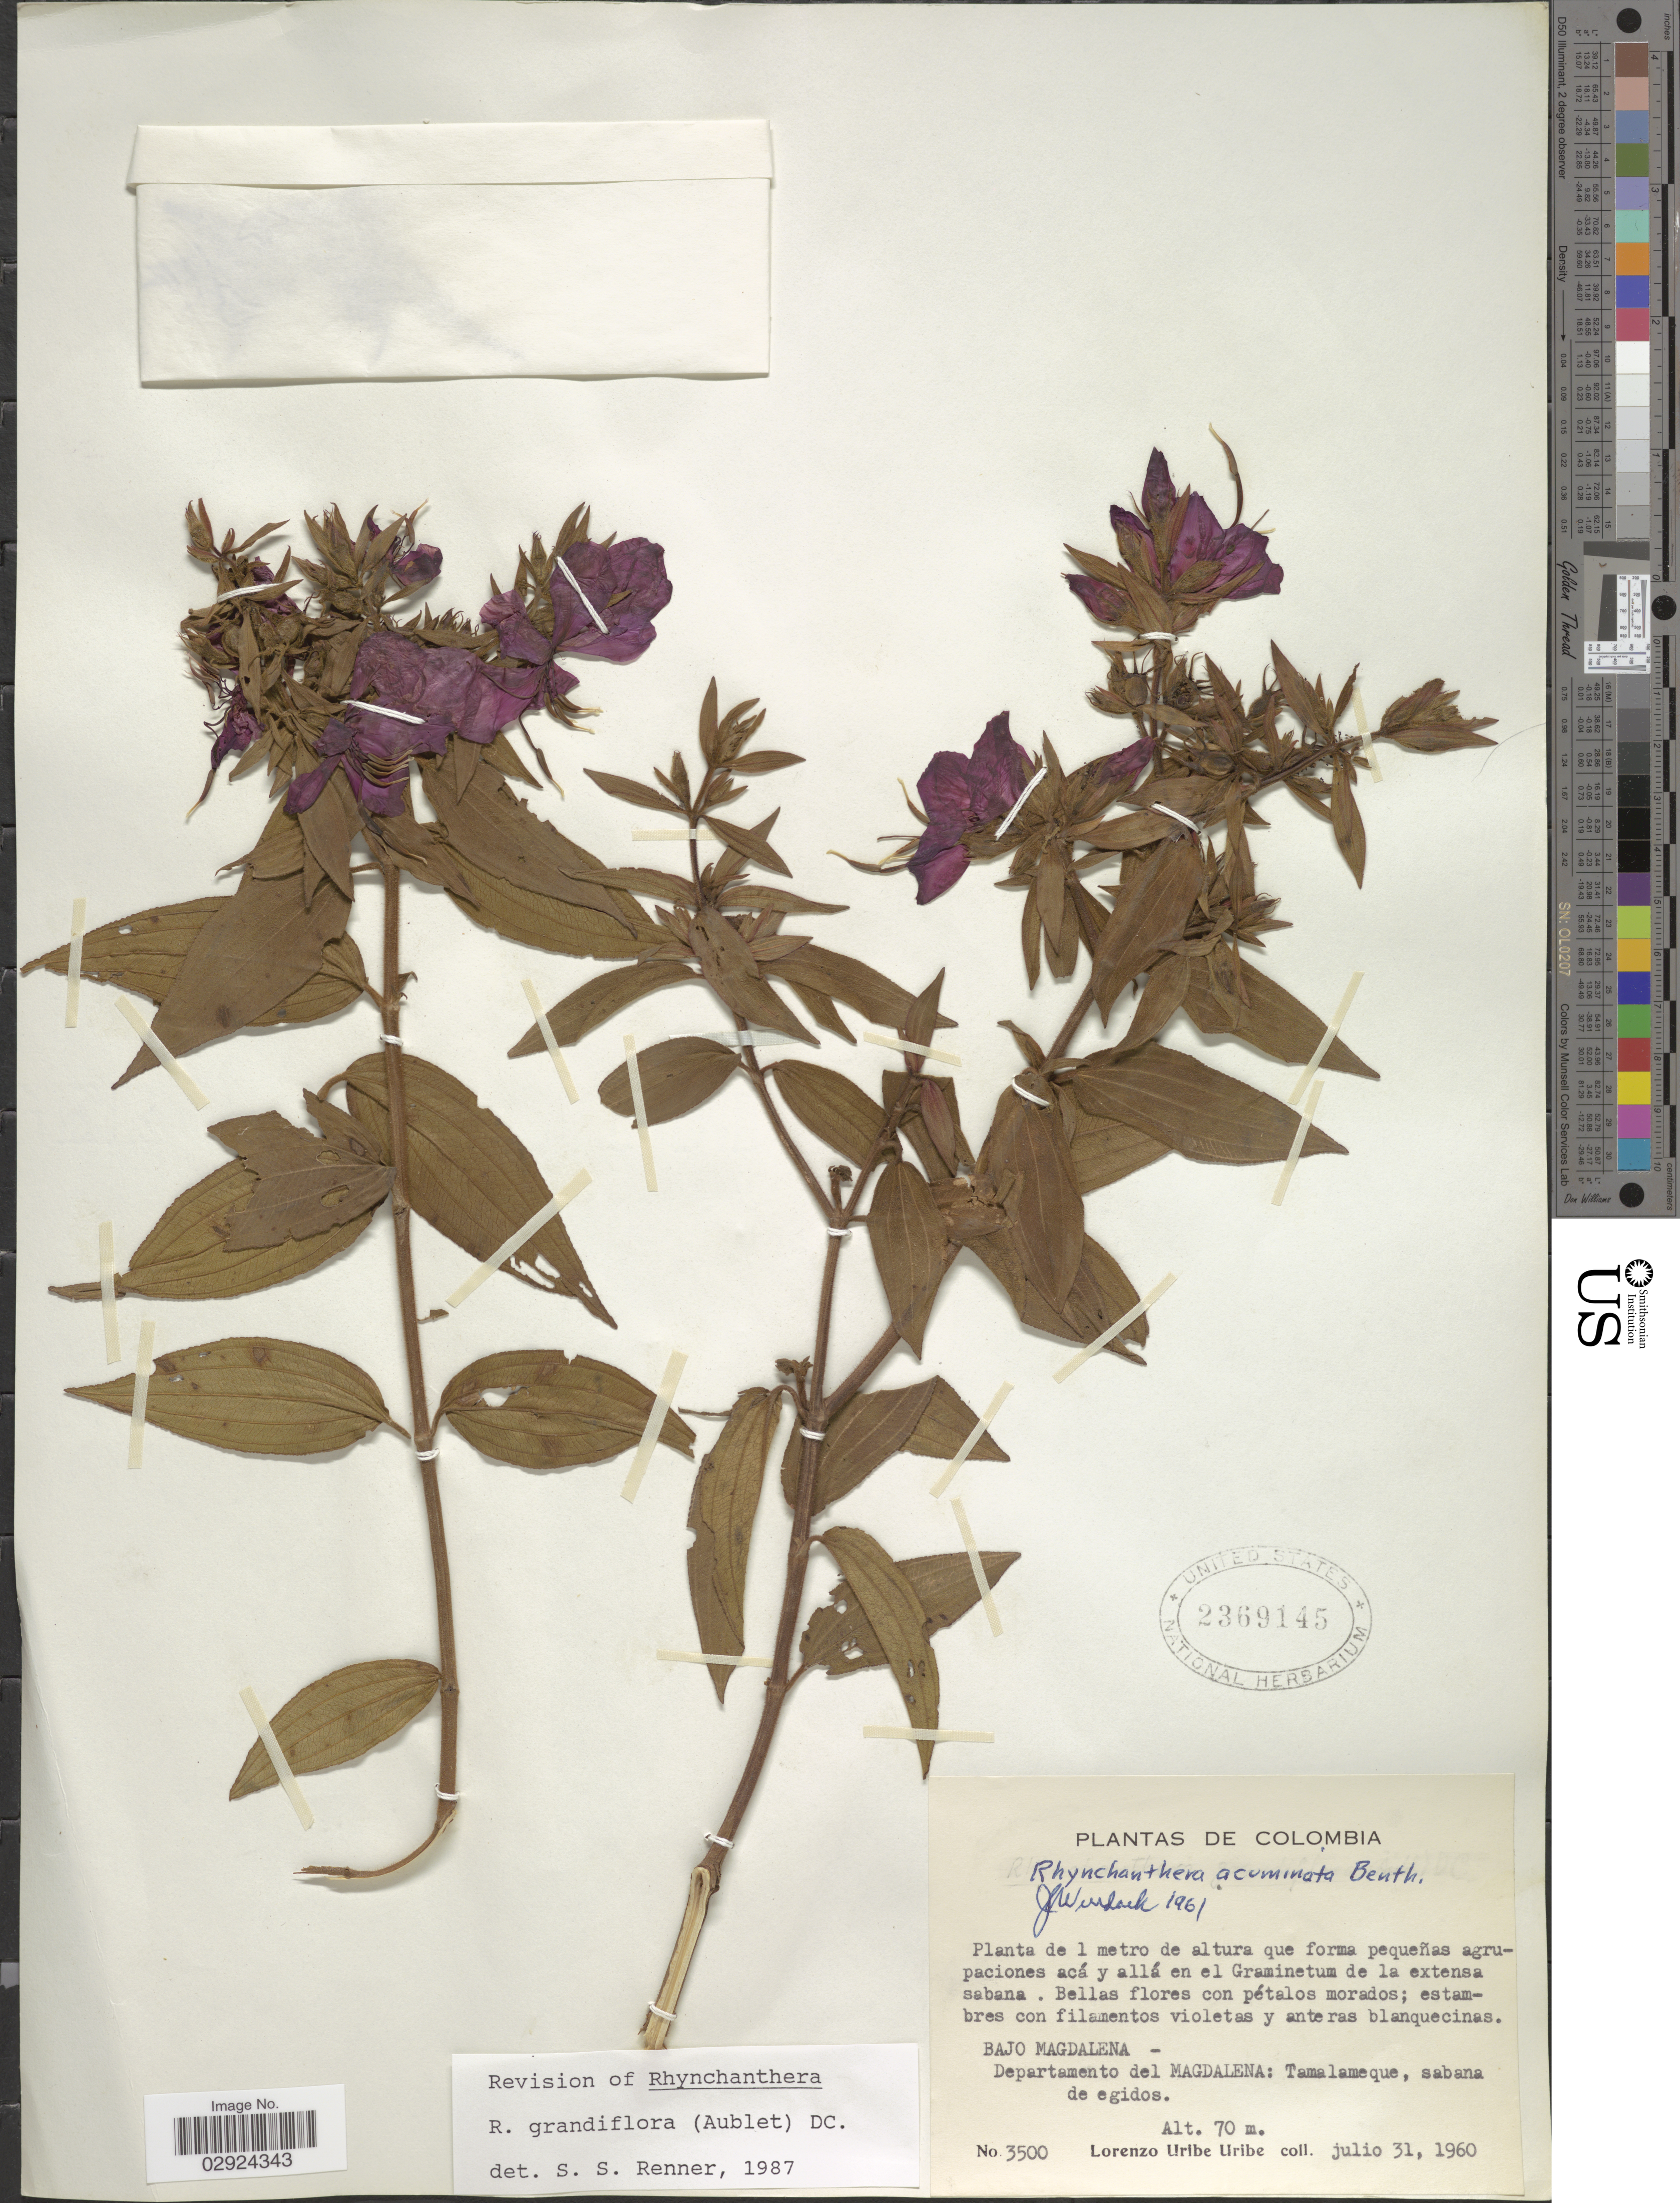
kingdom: Plantae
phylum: Tracheophyta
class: Magnoliopsida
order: Myrtales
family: Melastomataceae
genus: Rhynchanthera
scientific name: Rhynchanthera grandiflora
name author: (Aubl.) DC.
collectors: L. Uribe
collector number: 3500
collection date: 1960-07-31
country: Colombia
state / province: Magdalena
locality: Bajo Magdalena - Departamento del Magdalena: Tamalameque, sabana de egidos.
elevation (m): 70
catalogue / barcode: US 2369145